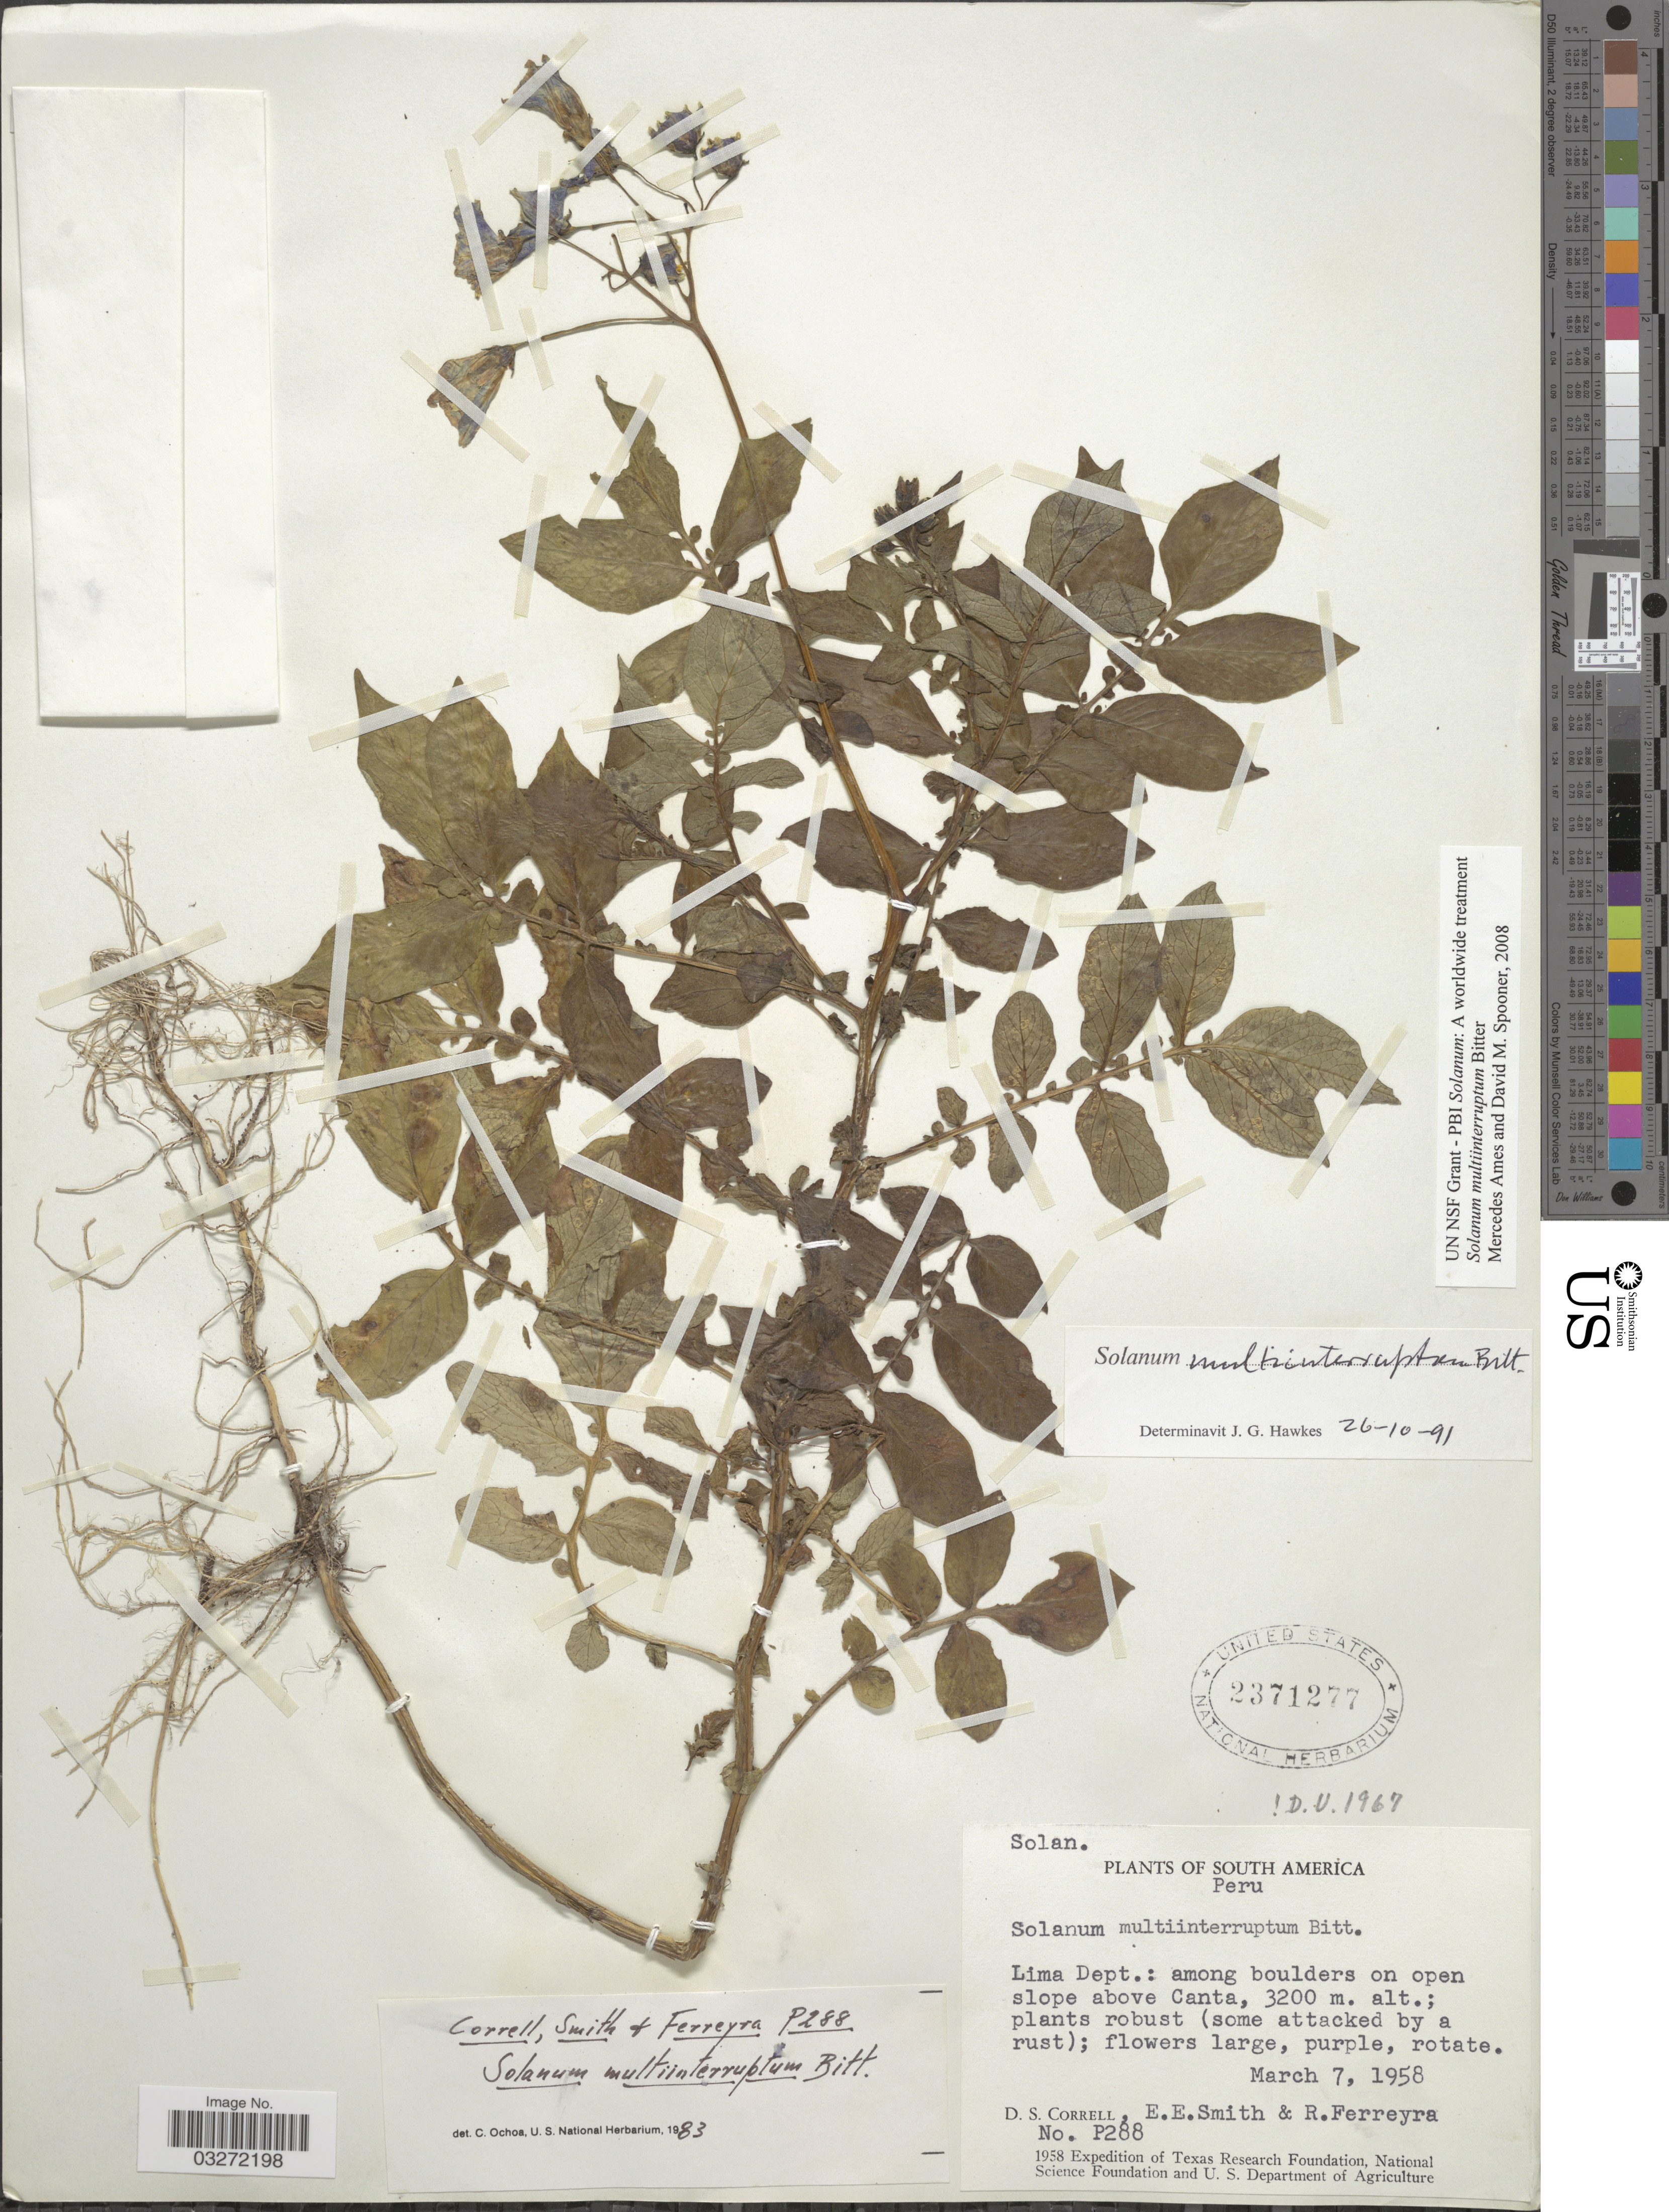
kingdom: Plantae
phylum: Tracheophyta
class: Magnoliopsida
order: Solanales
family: Solanaceae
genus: Solanum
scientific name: Solanum multiinterruptum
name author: Bitter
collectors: D. S. Correll, E. E. Smith & R. A. Ferreyra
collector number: P288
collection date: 1958-03-07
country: Peru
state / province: Lima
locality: Lima Dept.: among boulders on open slope above Canta.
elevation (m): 3200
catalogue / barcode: US 2371277